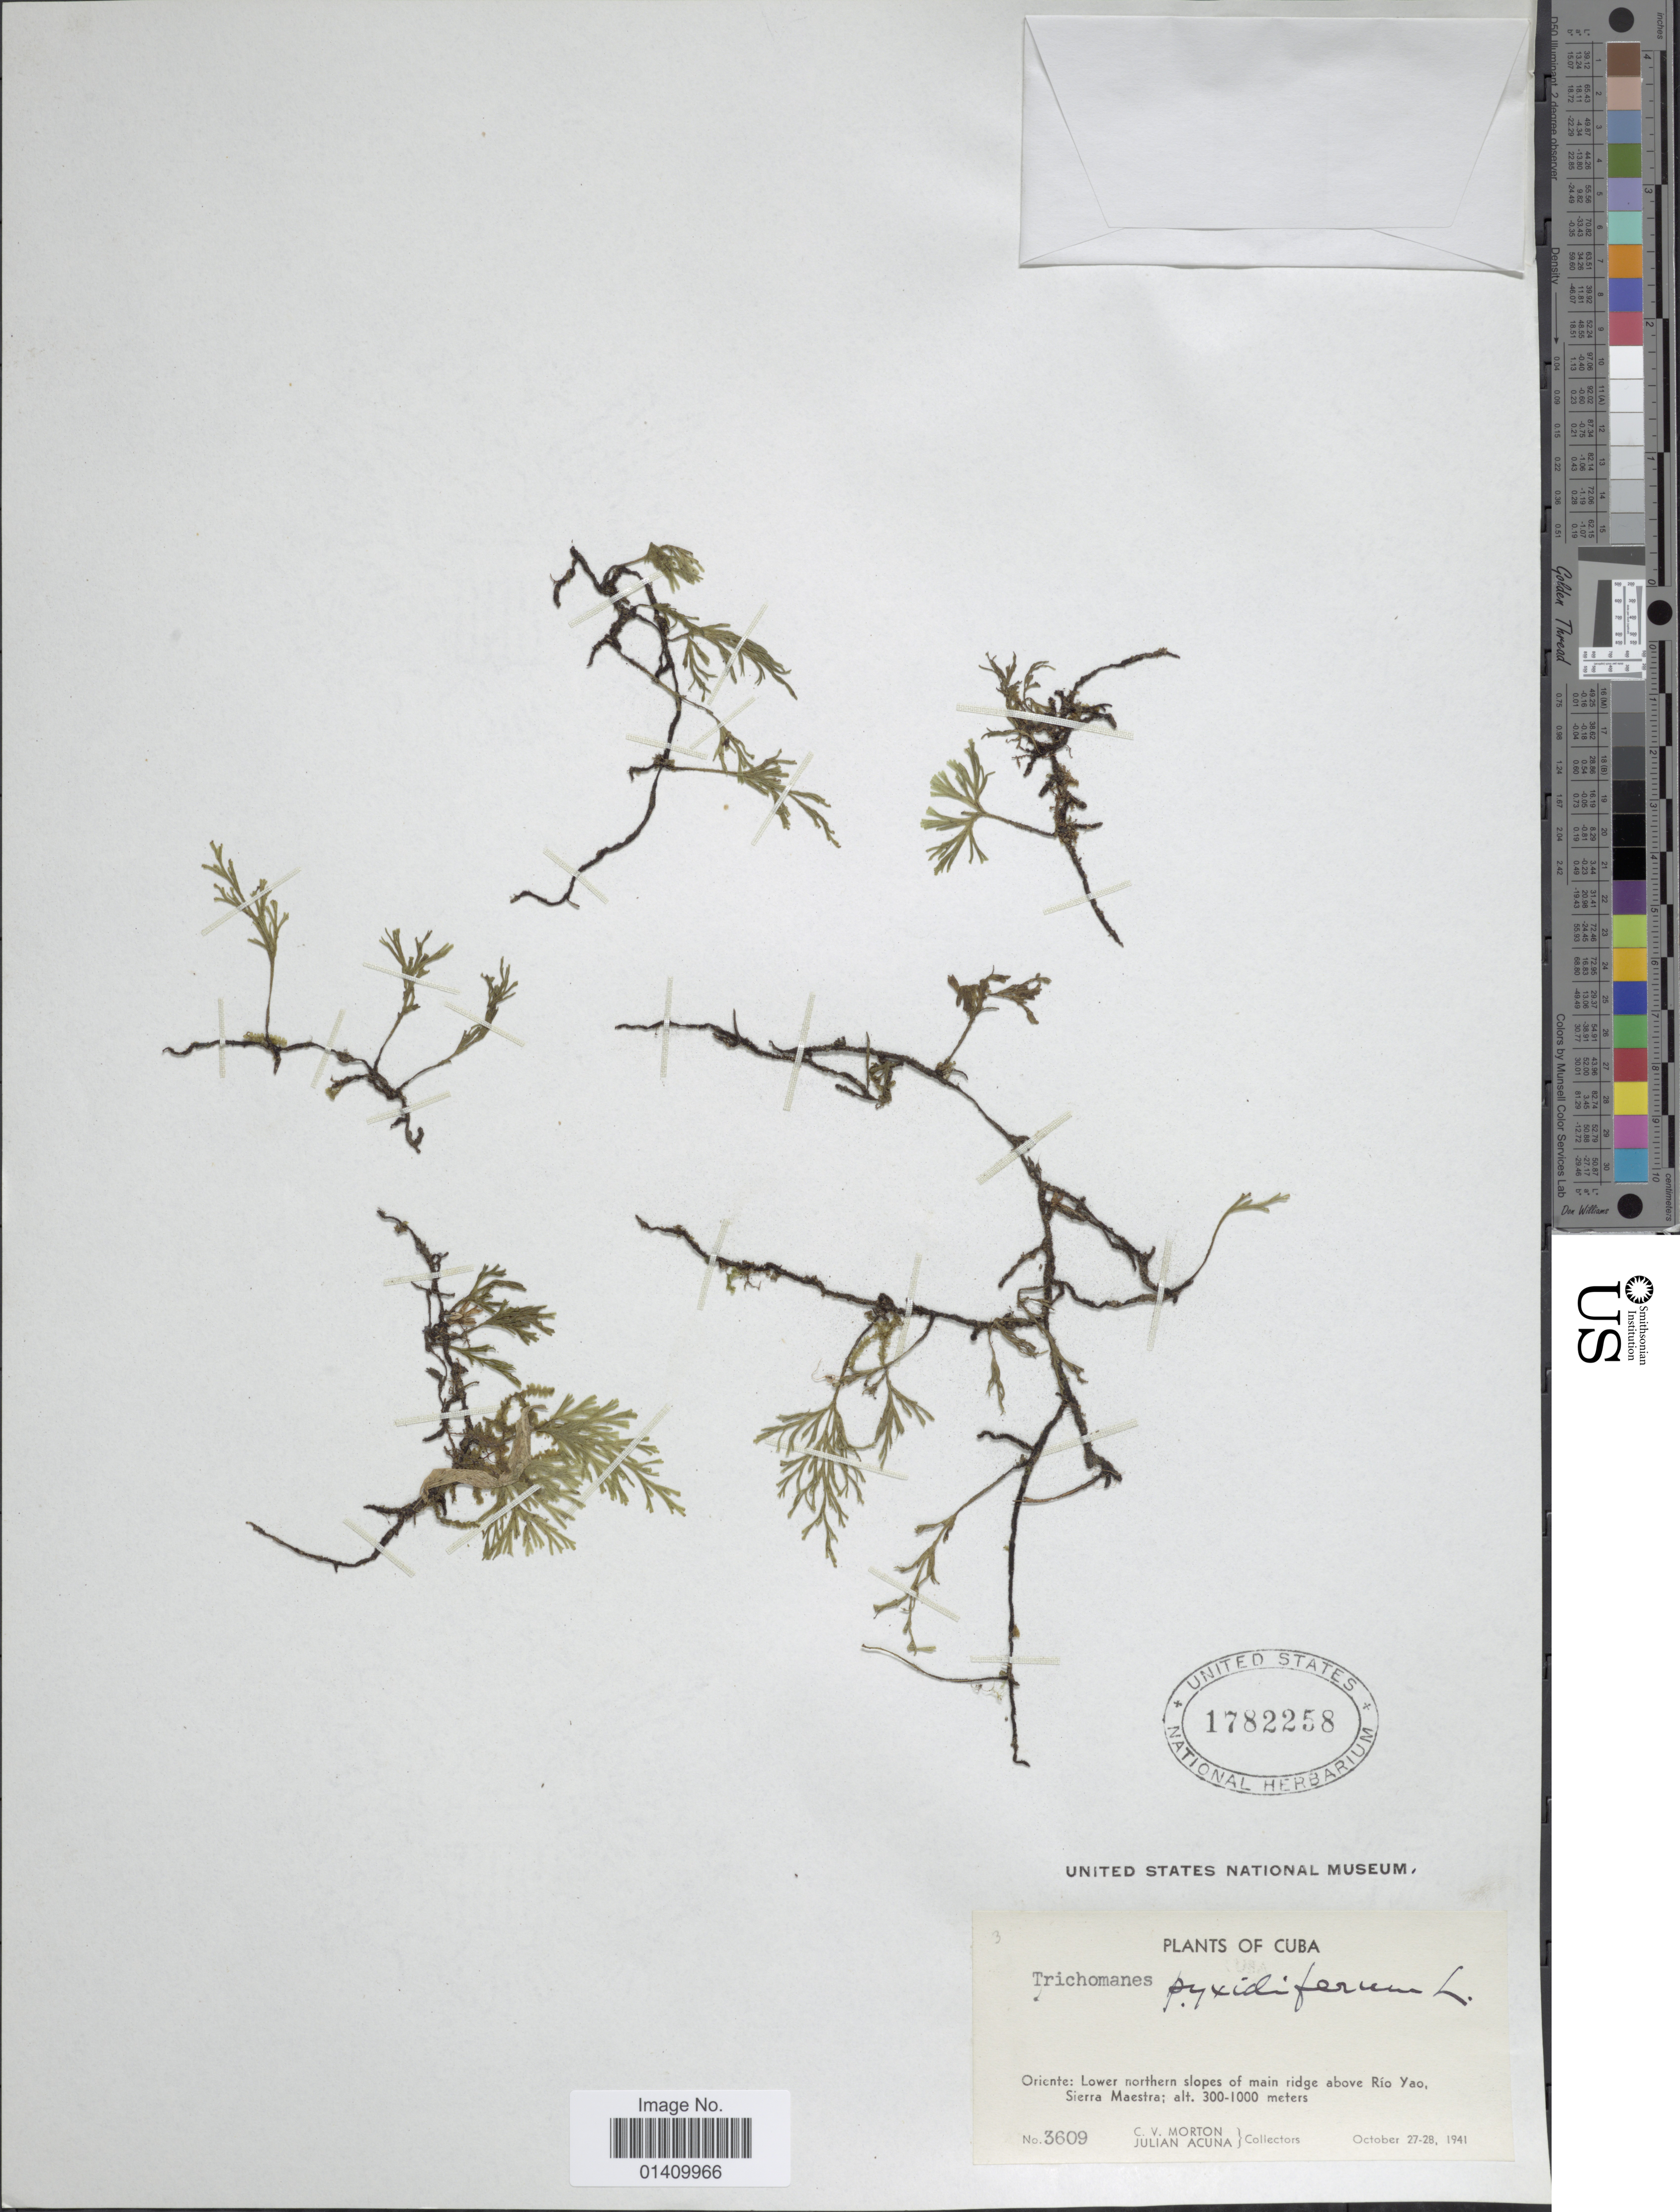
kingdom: Plantae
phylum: Tracheophyta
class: Polypodiopsida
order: Hymenophyllales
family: Hymenophyllaceae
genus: Polyphlebium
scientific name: Polyphlebium pyxidiferum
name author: (L.) Ebihara & Dubuisson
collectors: C. V. Morton & J. B. Acuña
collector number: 3609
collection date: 1941-10-27/1941-10-28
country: Cuba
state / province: Oriente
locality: Lower northern slopes of main ridge above Rio Yao Sierra Maestra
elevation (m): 300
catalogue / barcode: US 1782258